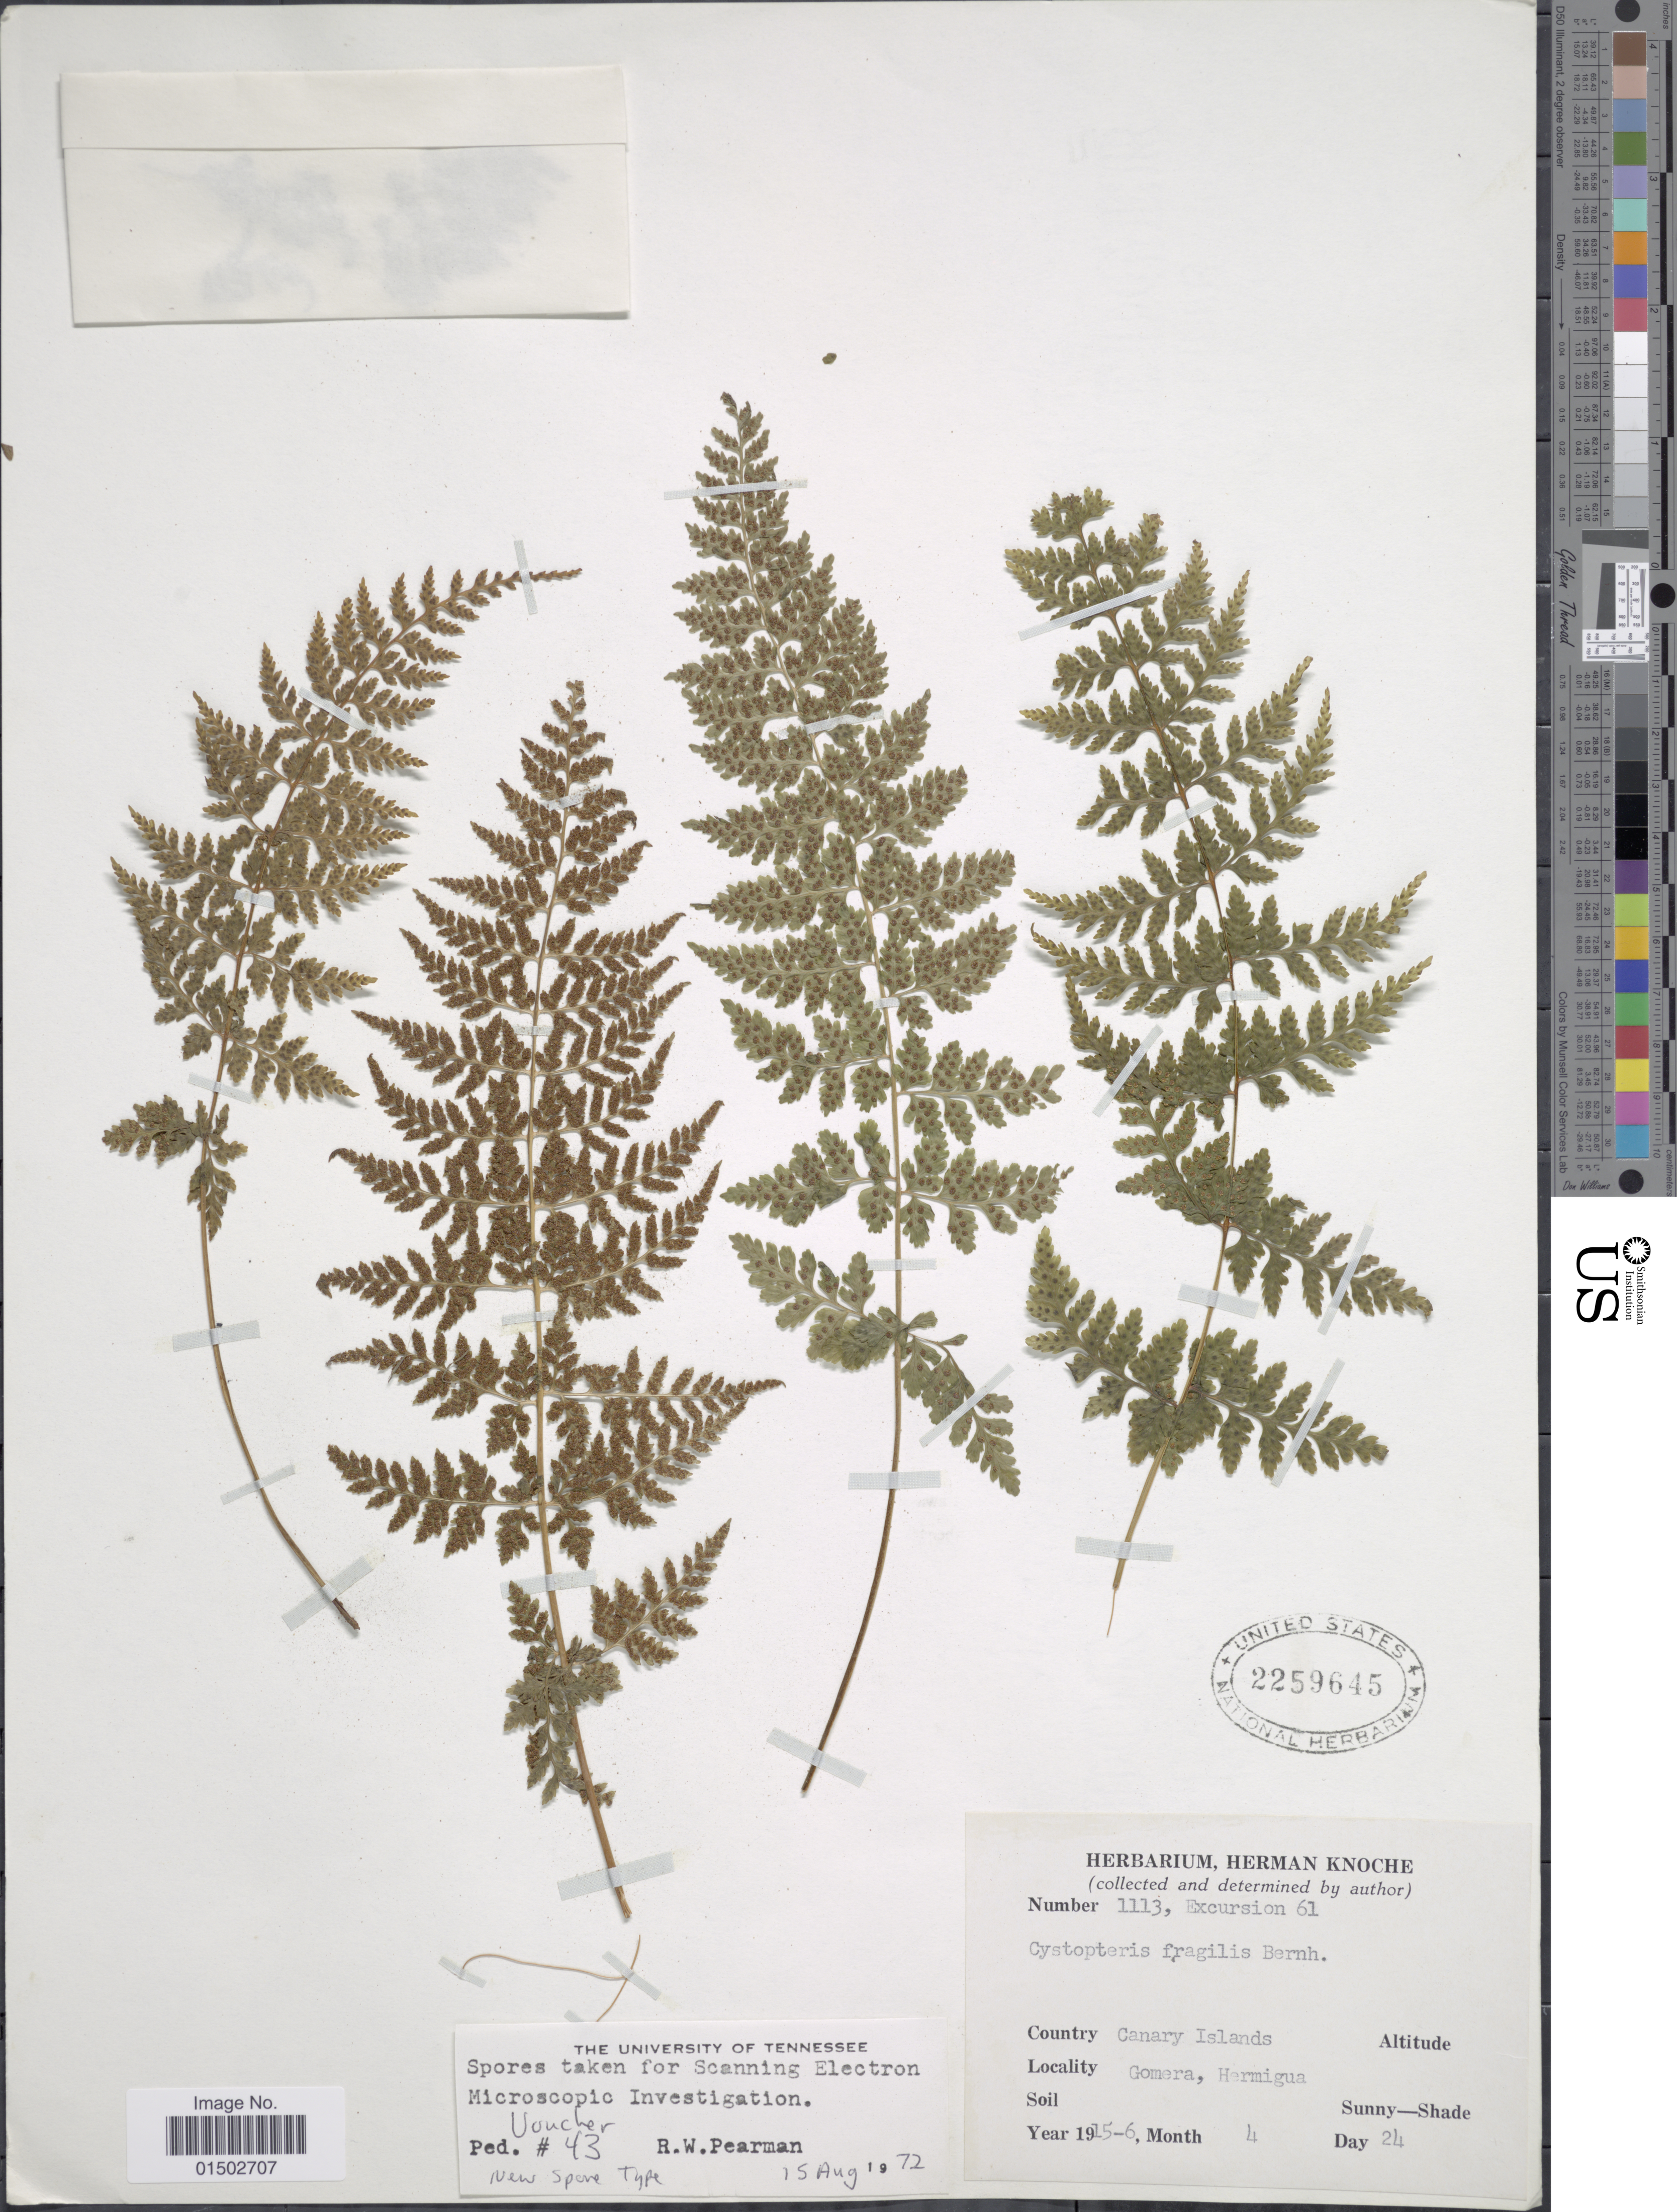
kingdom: Plantae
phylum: Tracheophyta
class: Polypodiopsida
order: Polypodiales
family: Cystopteridaceae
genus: Cystopteris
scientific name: Cystopteris fragilis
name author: (L.) Bernh.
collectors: H. Knoche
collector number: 1113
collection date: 1915-04-24/1916-04-24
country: Spain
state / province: Canarias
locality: Gomera, Hermigua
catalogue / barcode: US 2259645